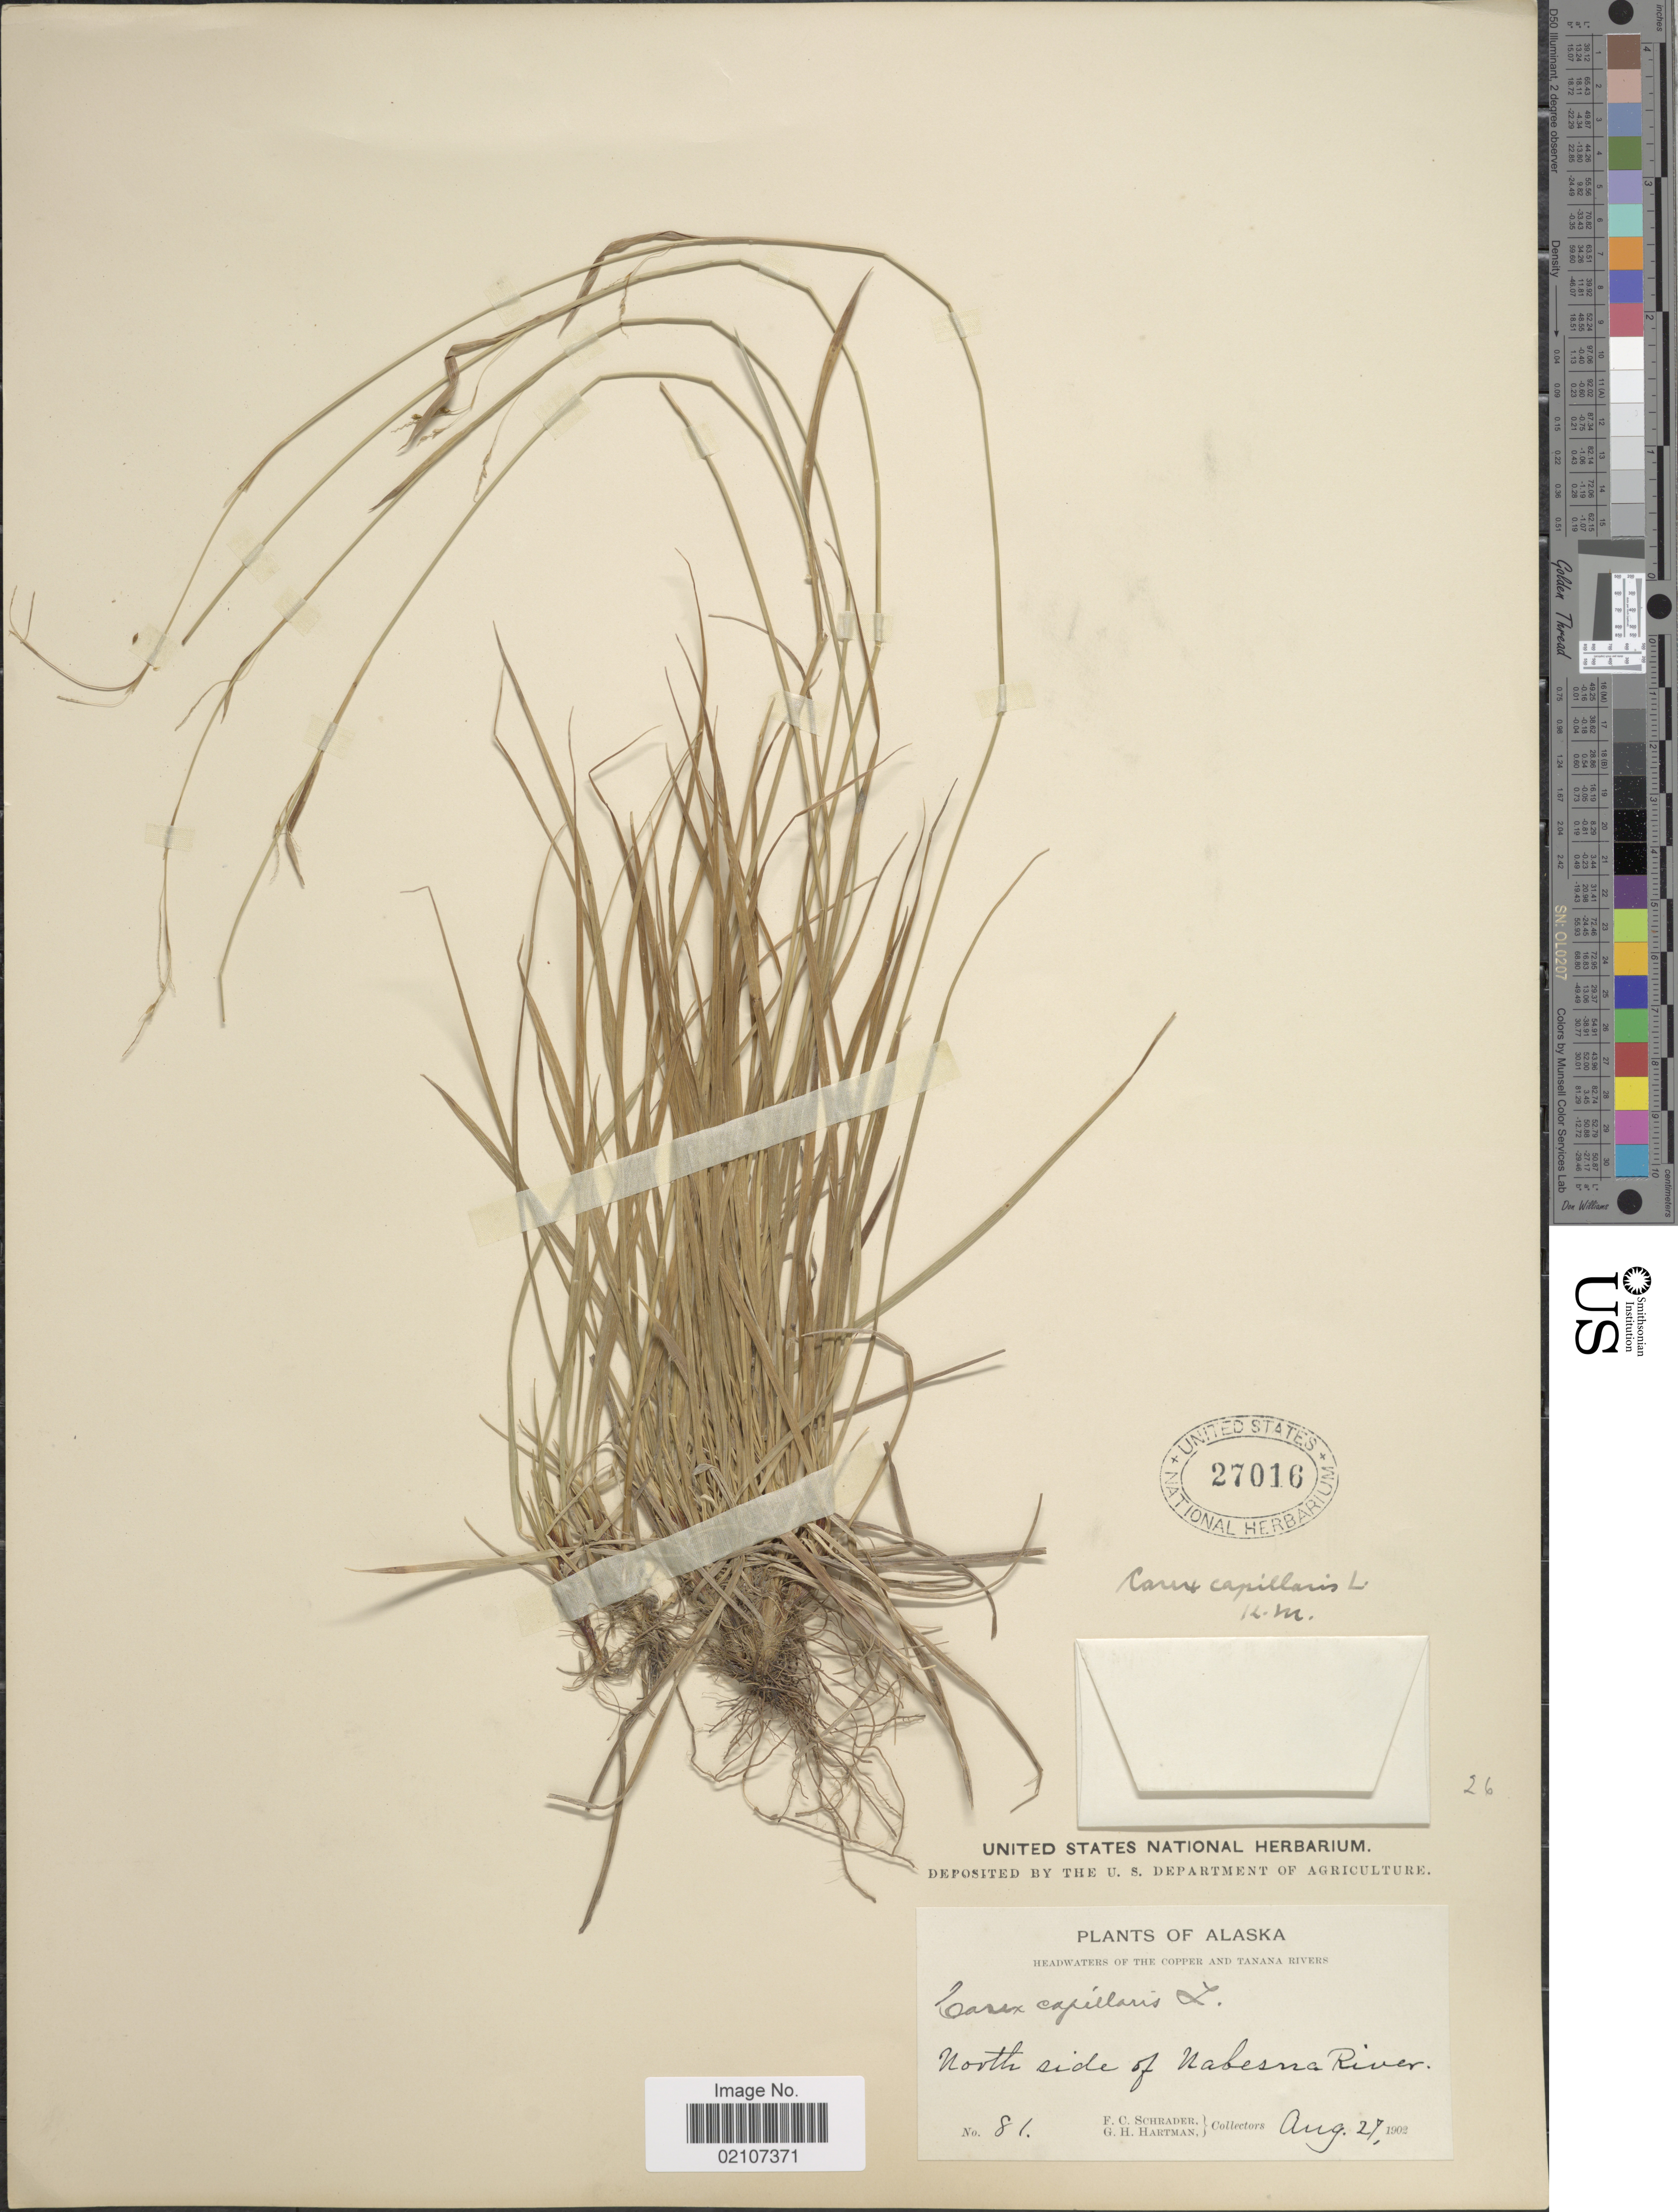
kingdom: Plantae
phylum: Tracheophyta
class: Liliopsida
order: Poales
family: Cyperaceae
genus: Carex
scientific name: Carex capillaris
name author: L.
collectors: F. C. Schrader & G. H. Hartman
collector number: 81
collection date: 1902-08-27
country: United States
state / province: Alaska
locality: Headwaters of the Copper and Tanana Rivers. North side of Nabesna River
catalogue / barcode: US 27016